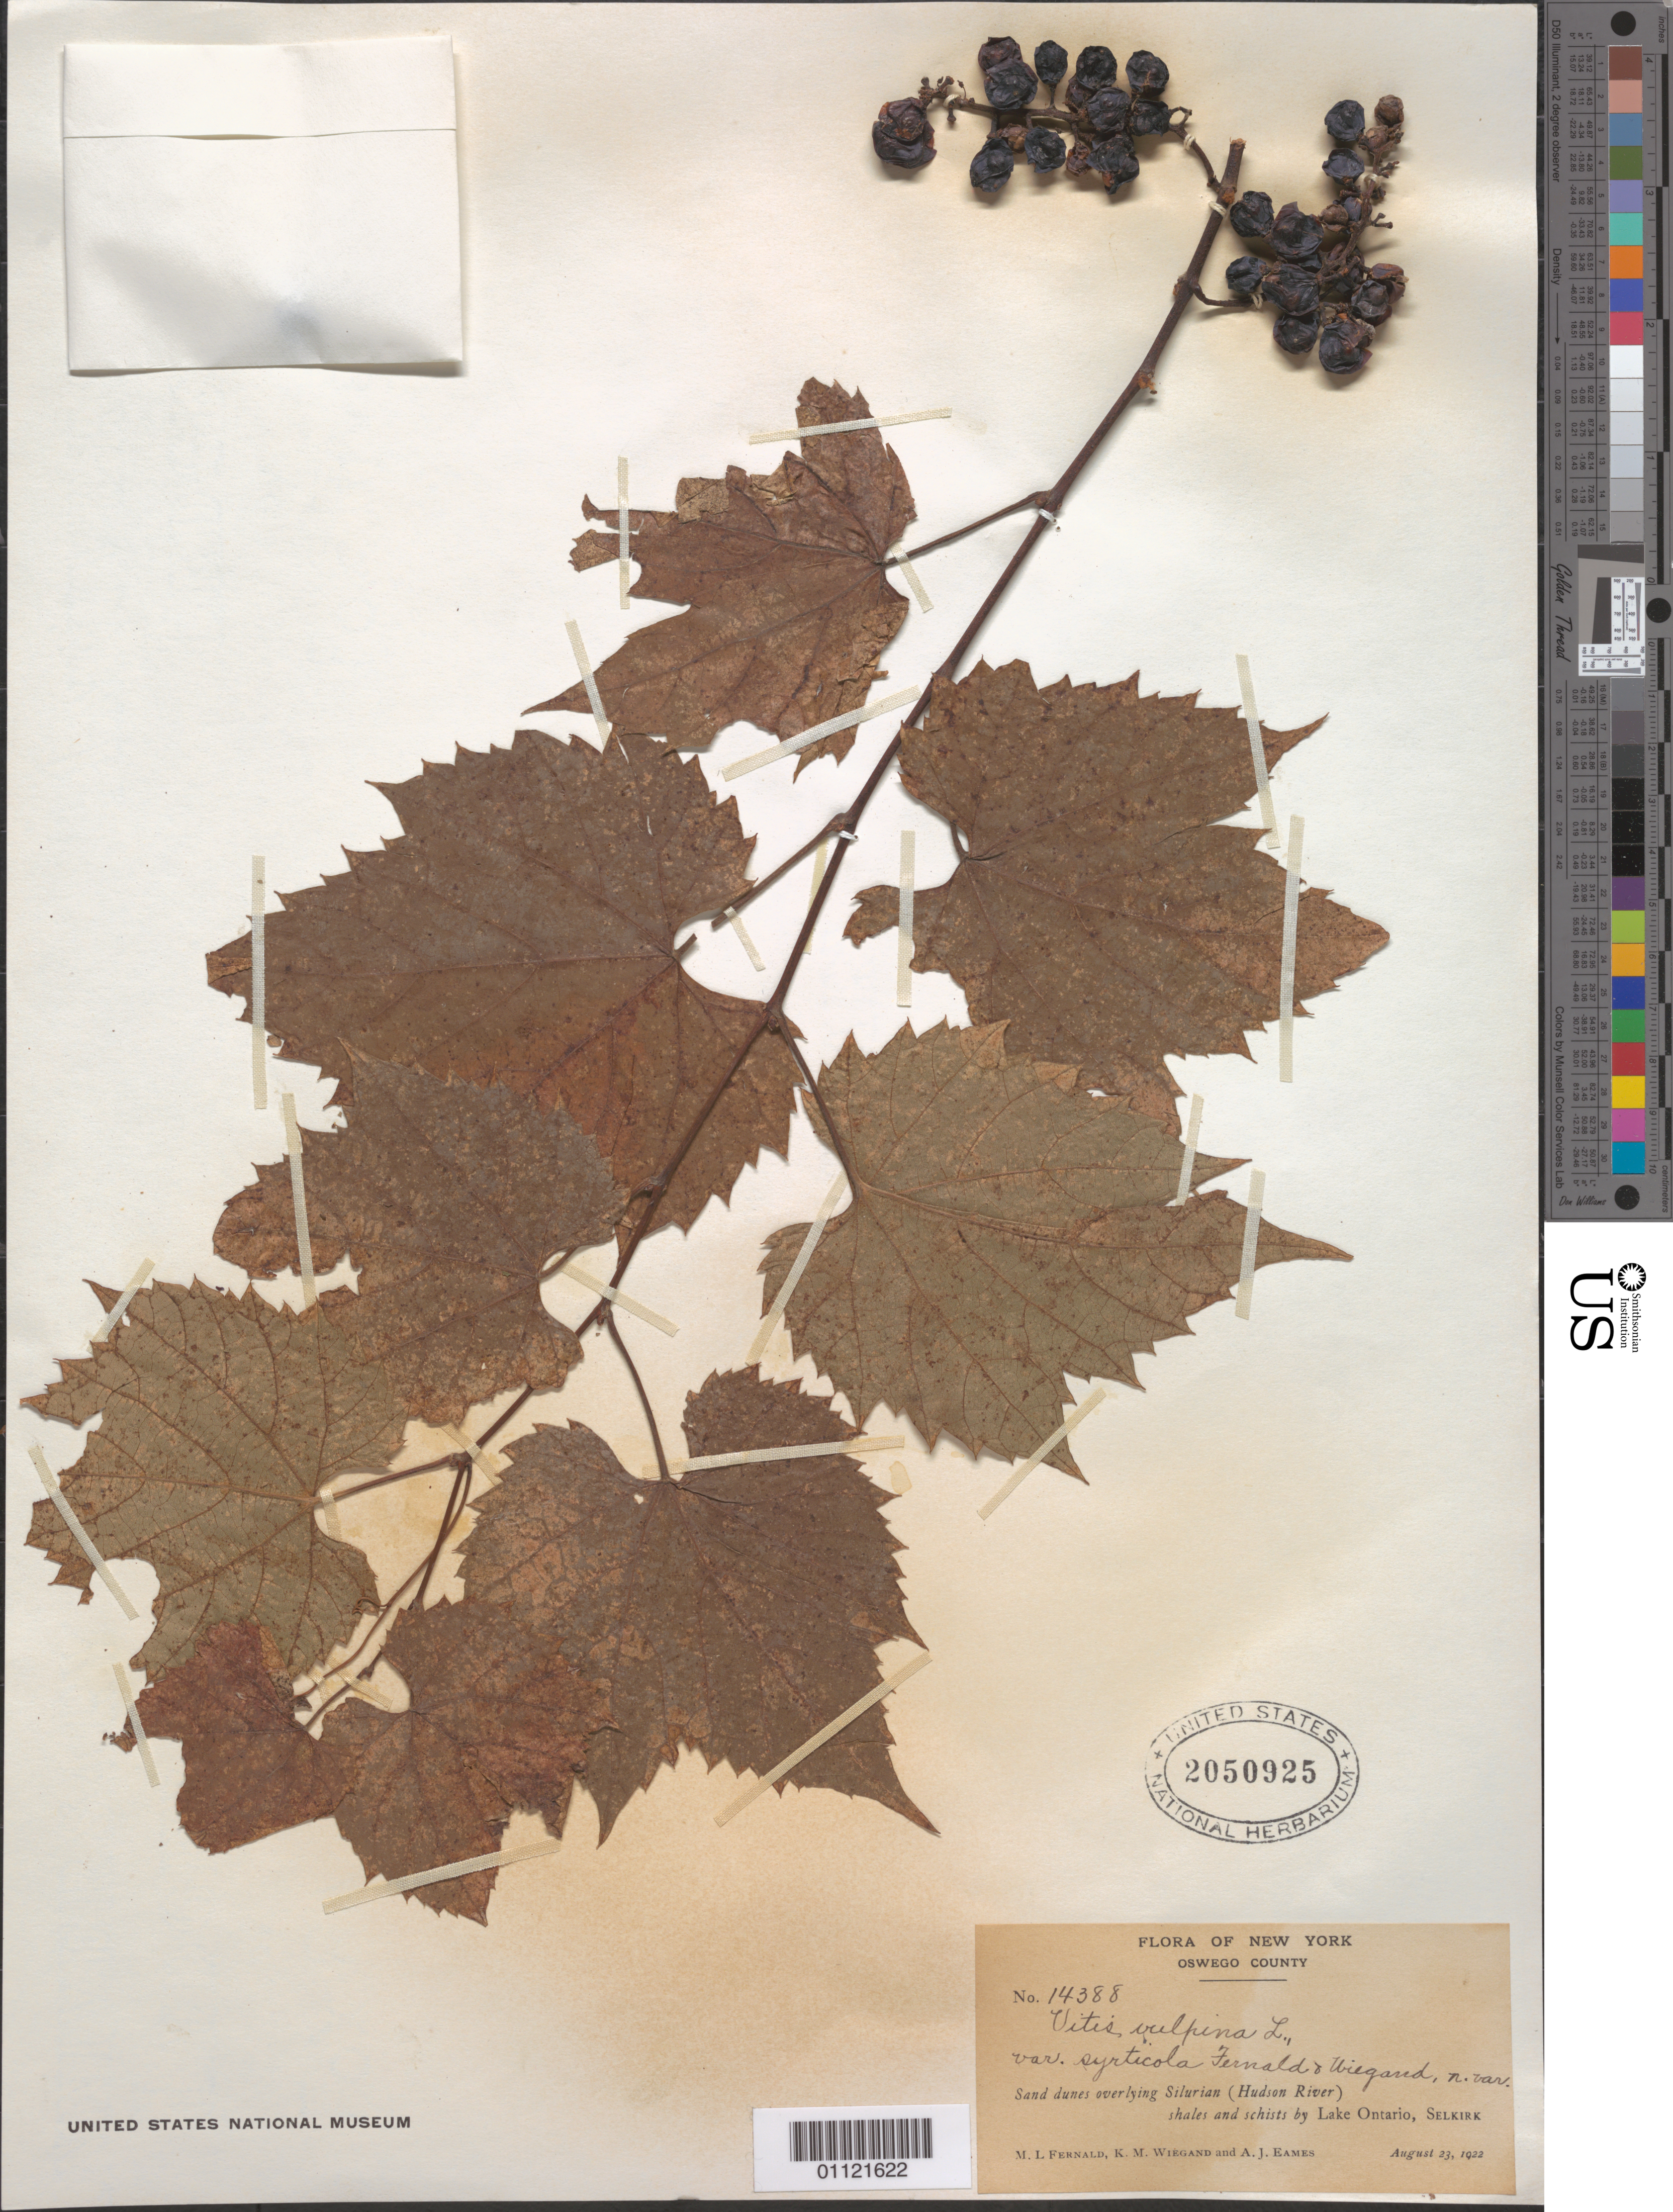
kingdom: Plantae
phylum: Tracheophyta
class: Magnoliopsida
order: Vitales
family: Vitaceae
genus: Vitis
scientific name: Vitis vulpina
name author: L.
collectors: M. L. Fernald, K. M. Wiegand & A. J. Eames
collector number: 14388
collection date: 1922-08-23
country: United States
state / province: New York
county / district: Oswego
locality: Sand dunes overlying Silurian (Hudson River), shales and schists by Lake Ontario, Selkirk.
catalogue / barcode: US 2050925